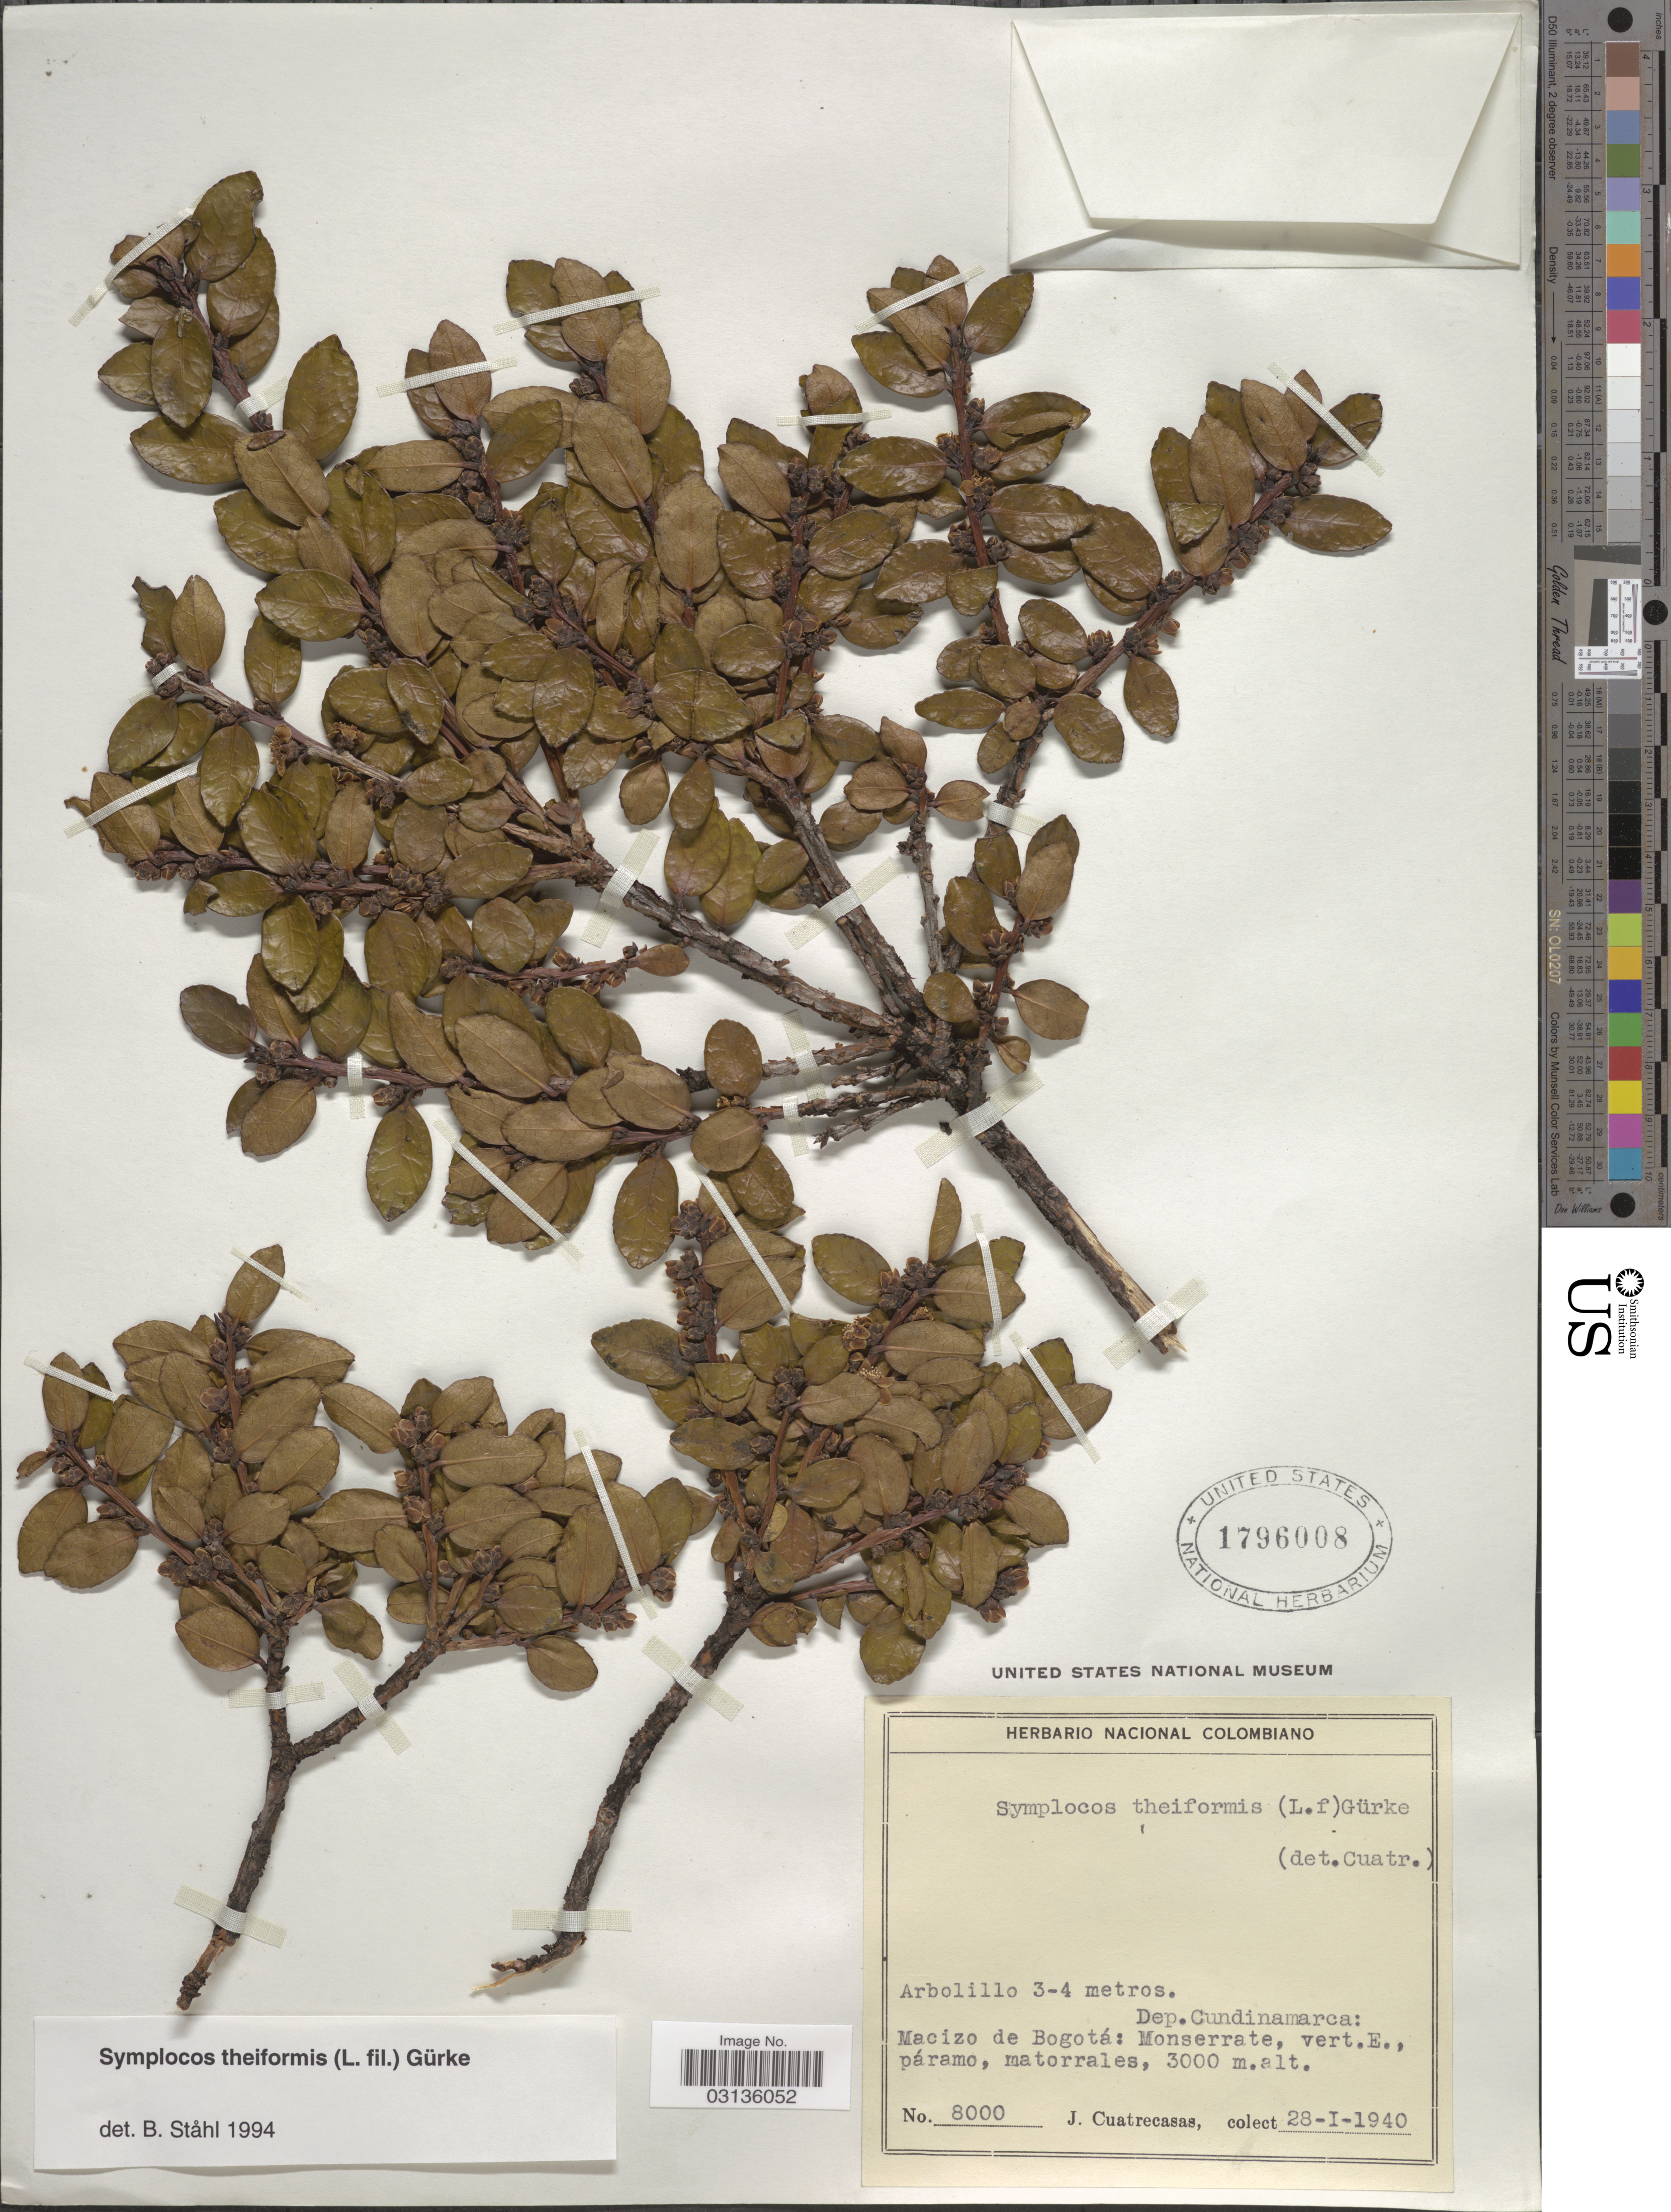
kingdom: Plantae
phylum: Tracheophyta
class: Magnoliopsida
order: Ericales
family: Symplocaceae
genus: Symplocos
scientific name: Symplocos theiformis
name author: (L. f.) Oken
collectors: J. Cuatrecasas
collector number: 8000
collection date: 1940-01-28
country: Colombia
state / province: Cundinamarca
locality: Dep. Cundinamarca: Macizo de Bogotá: Monserrate, vert. E., páramo, matorrales.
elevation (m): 3000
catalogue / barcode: US 1796008